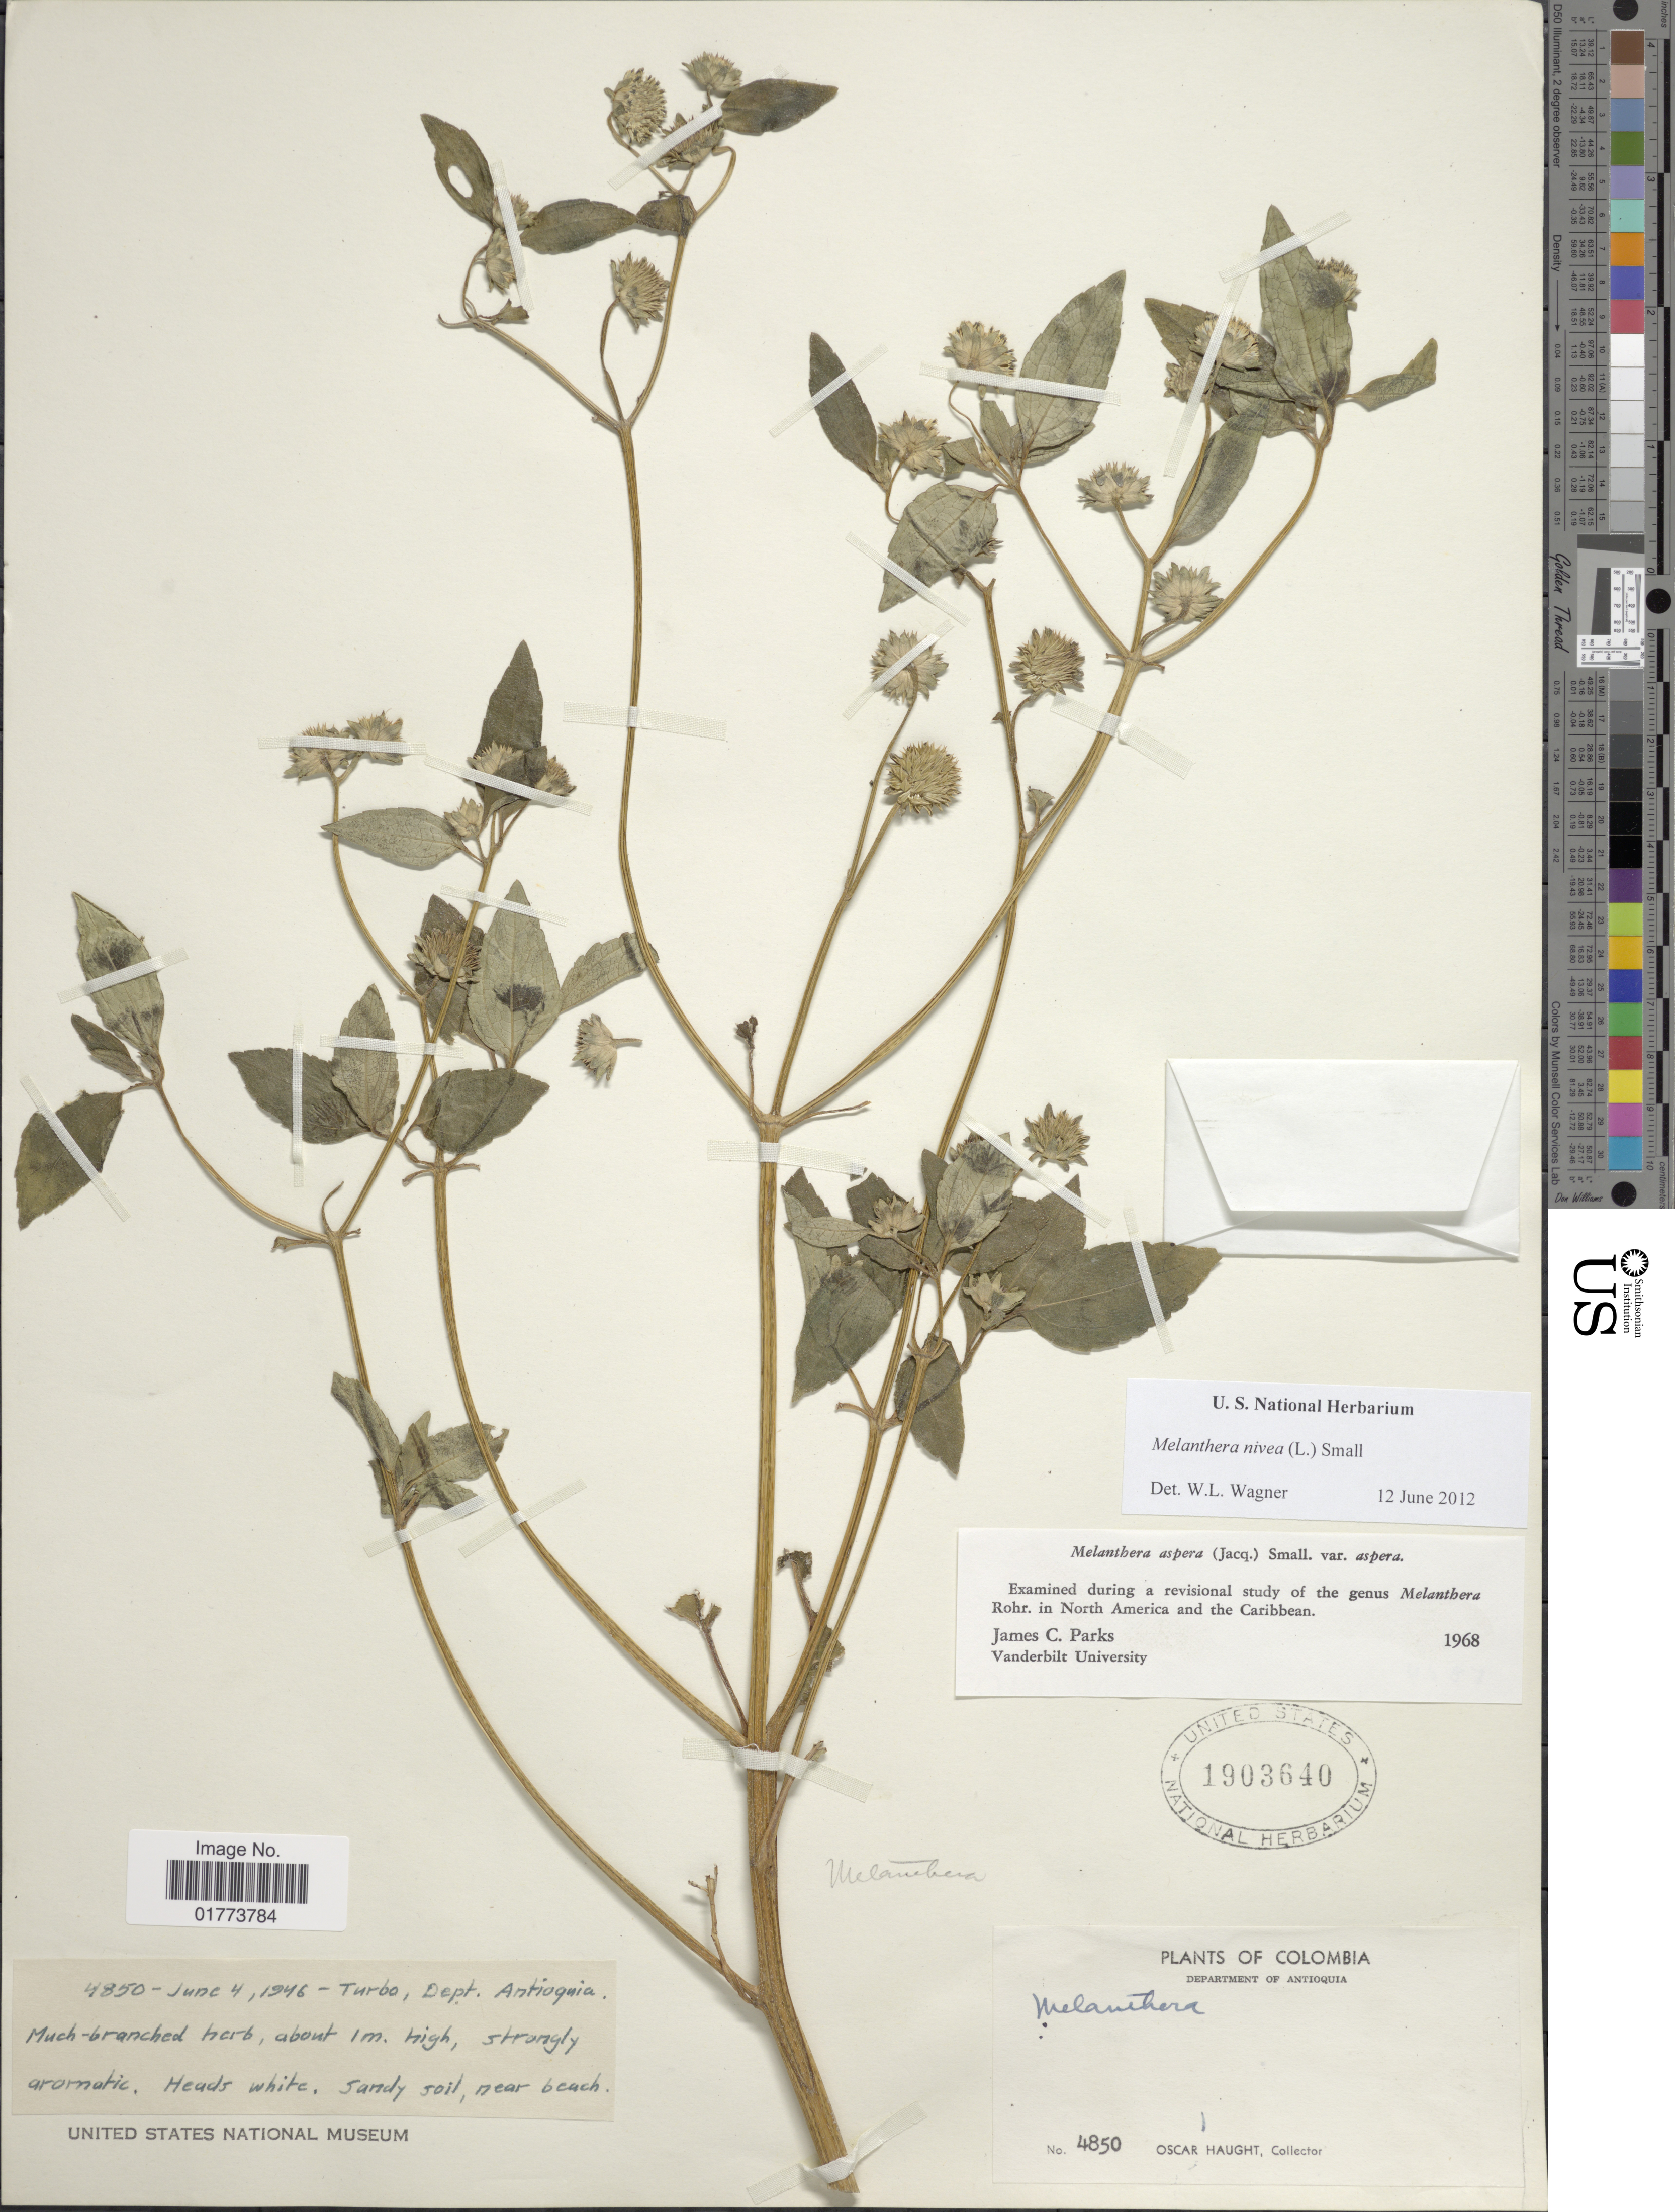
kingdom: Plantae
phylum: Tracheophyta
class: Magnoliopsida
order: Asterales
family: Asteraceae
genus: Melanthera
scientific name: Melanthera nivea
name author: (L.) Small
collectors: O. L. Haught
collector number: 4850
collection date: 1946-06-04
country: Colombia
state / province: Antioquia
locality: Department of Antioquia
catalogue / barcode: US 1903640